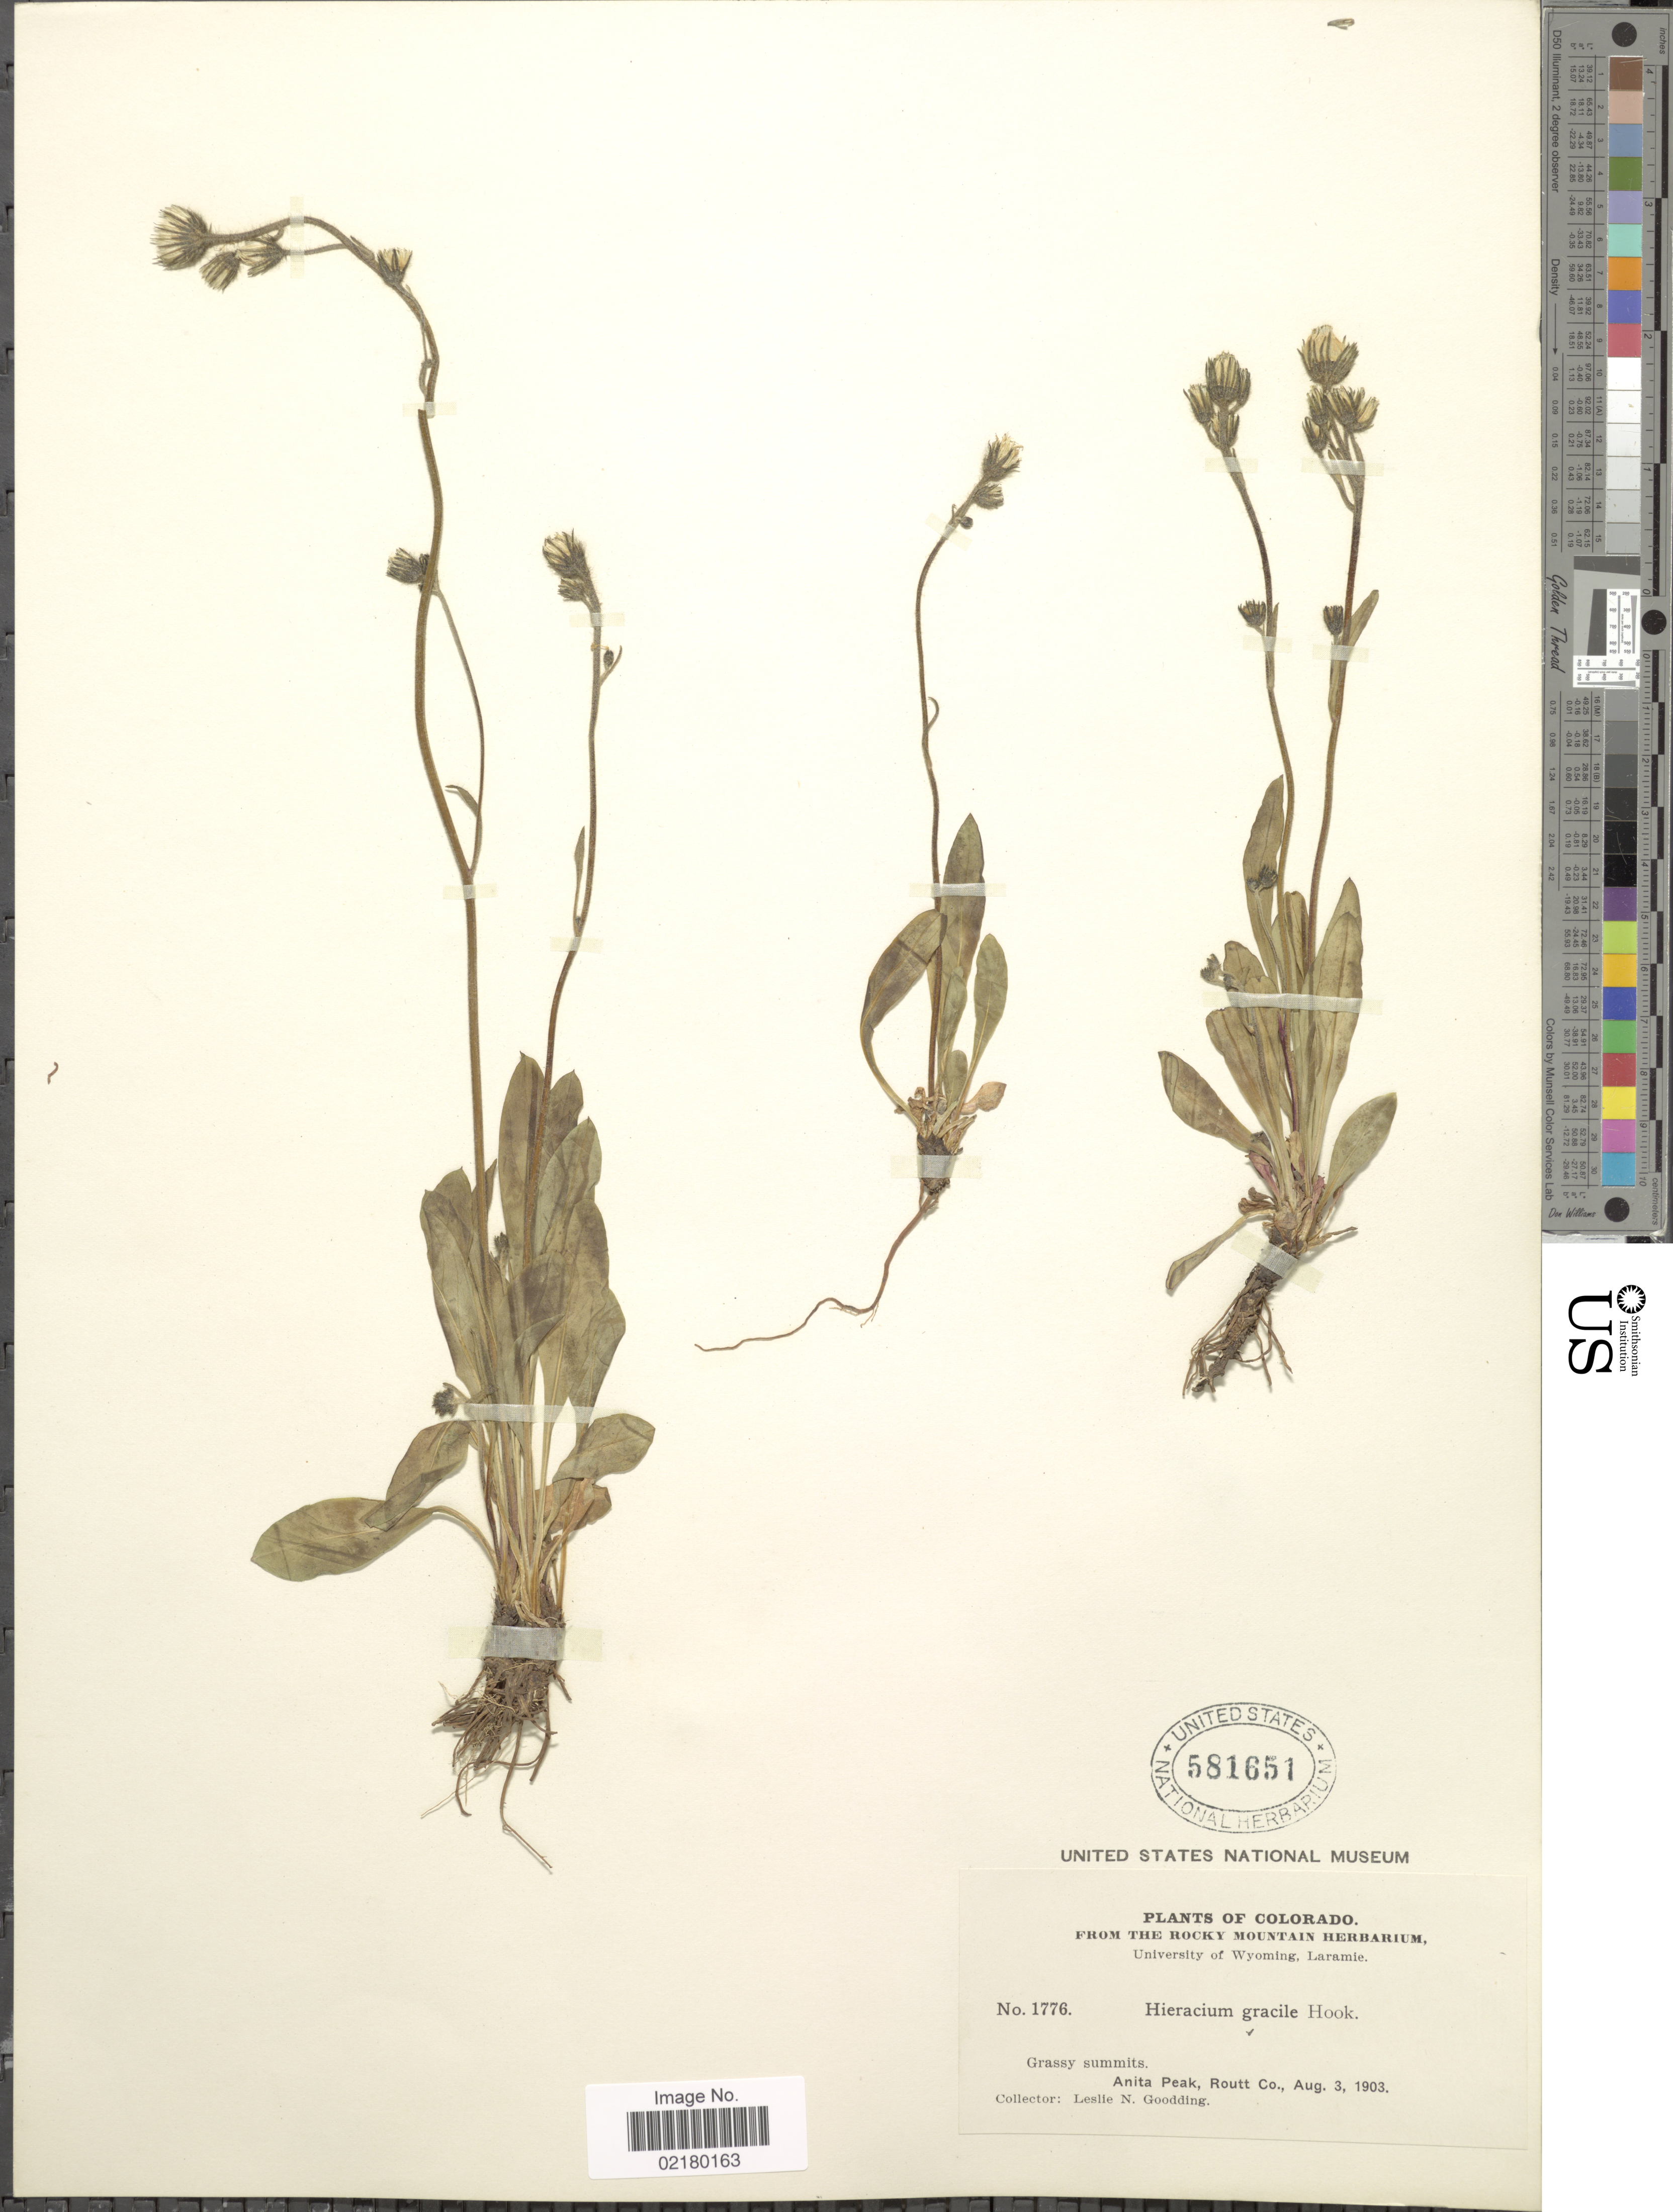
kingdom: Plantae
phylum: Tracheophyta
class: Magnoliopsida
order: Asterales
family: Asteraceae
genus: Hieracium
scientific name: Hieracium triste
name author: Willd. ex Spreng.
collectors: L. N. Goodding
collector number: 1776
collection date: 1903-08-03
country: United States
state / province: Colorado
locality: Grassy summit, Anita Peak, Routt Co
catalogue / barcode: US 581651